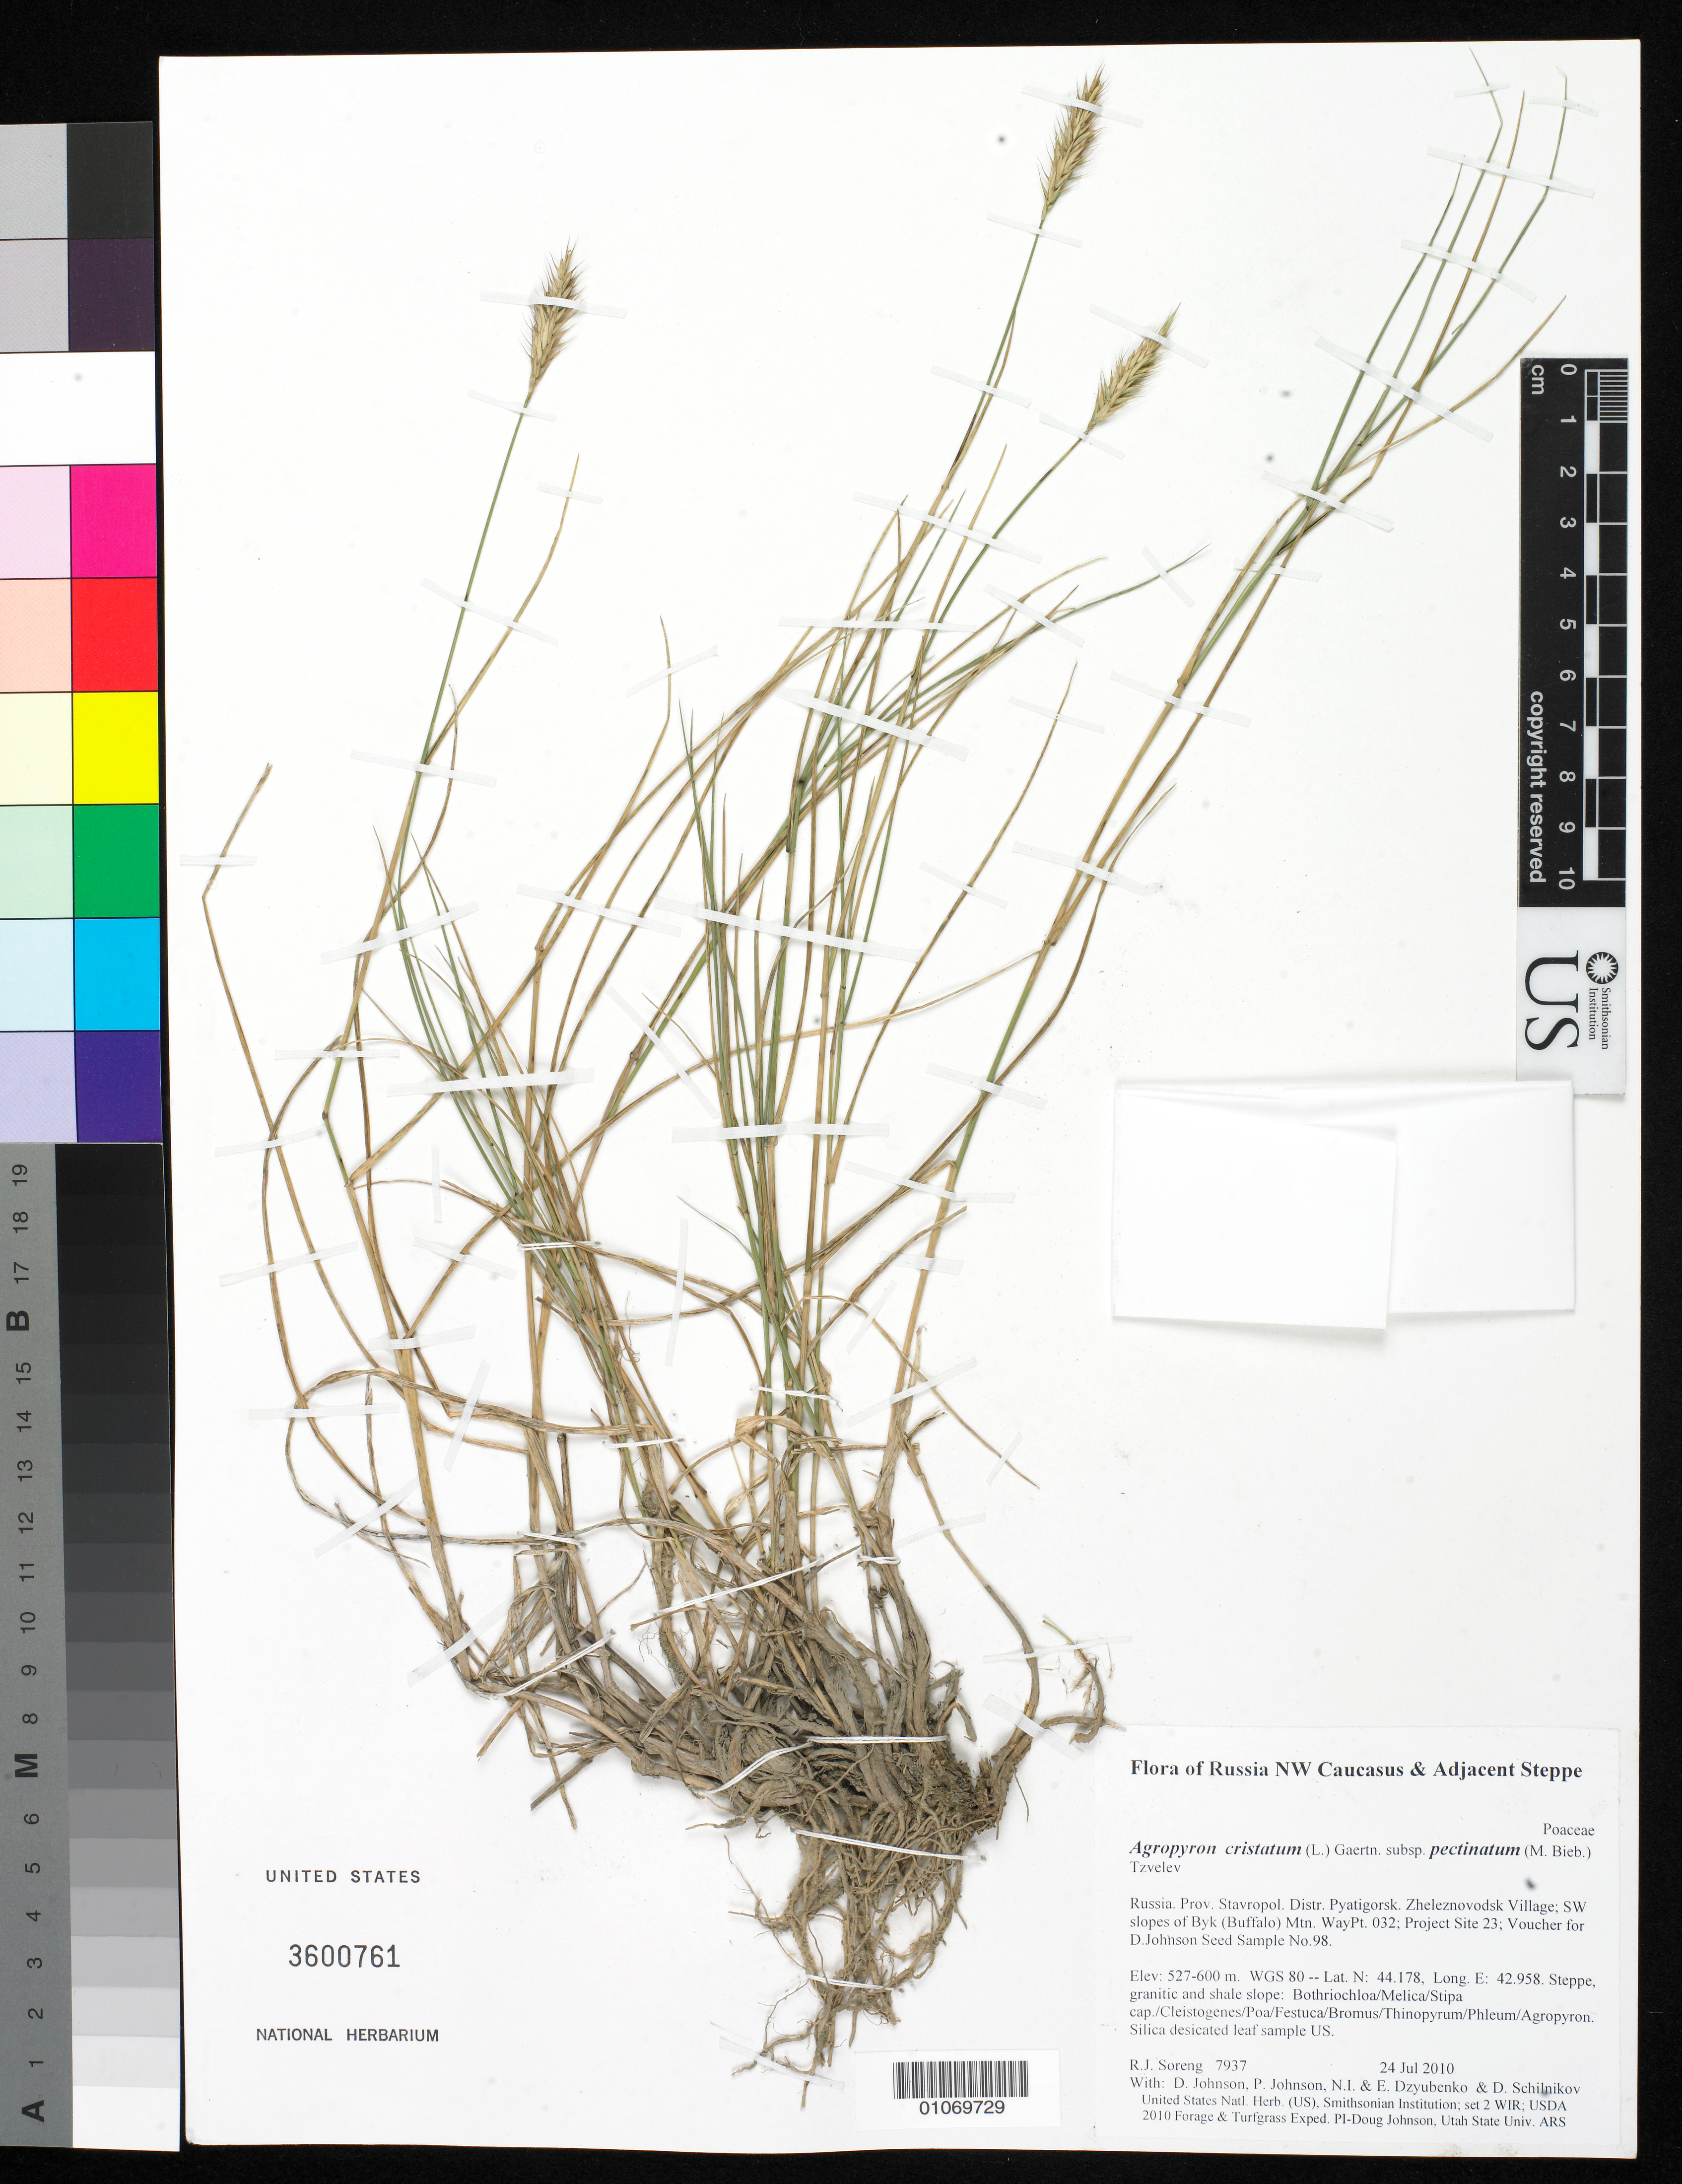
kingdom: Plantae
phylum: Tracheophyta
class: Liliopsida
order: Poales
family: Poaceae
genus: Agropyron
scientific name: Agropyron cristatum subsp. pectinatum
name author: (M. Bieb.) Tzvelev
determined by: Soreng, Robert J., Research Associate (BOT), Smithsonian Institution - National Museum of Natural History (UNITED STATES)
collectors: R. J. Soreng, D. Johnson, P. Johnson, N. Dzyubenko, E. Dzyubenko & D. Schilnikov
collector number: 7937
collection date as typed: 24 Jul 2010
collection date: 2010-07-24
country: Russian Federation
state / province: Stavropol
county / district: Pyatigorsk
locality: Zheleznovodsk Village; SW slopes of Byk (Buffalo) Mtn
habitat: Steppe, granitic and shale slope: Bothriochloa/Melica/Stipa cap./Cleistogenes/Poa/Festuca/Bromus/Thinopyrum/Phleum/Agropyron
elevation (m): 527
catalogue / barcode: US 3600761